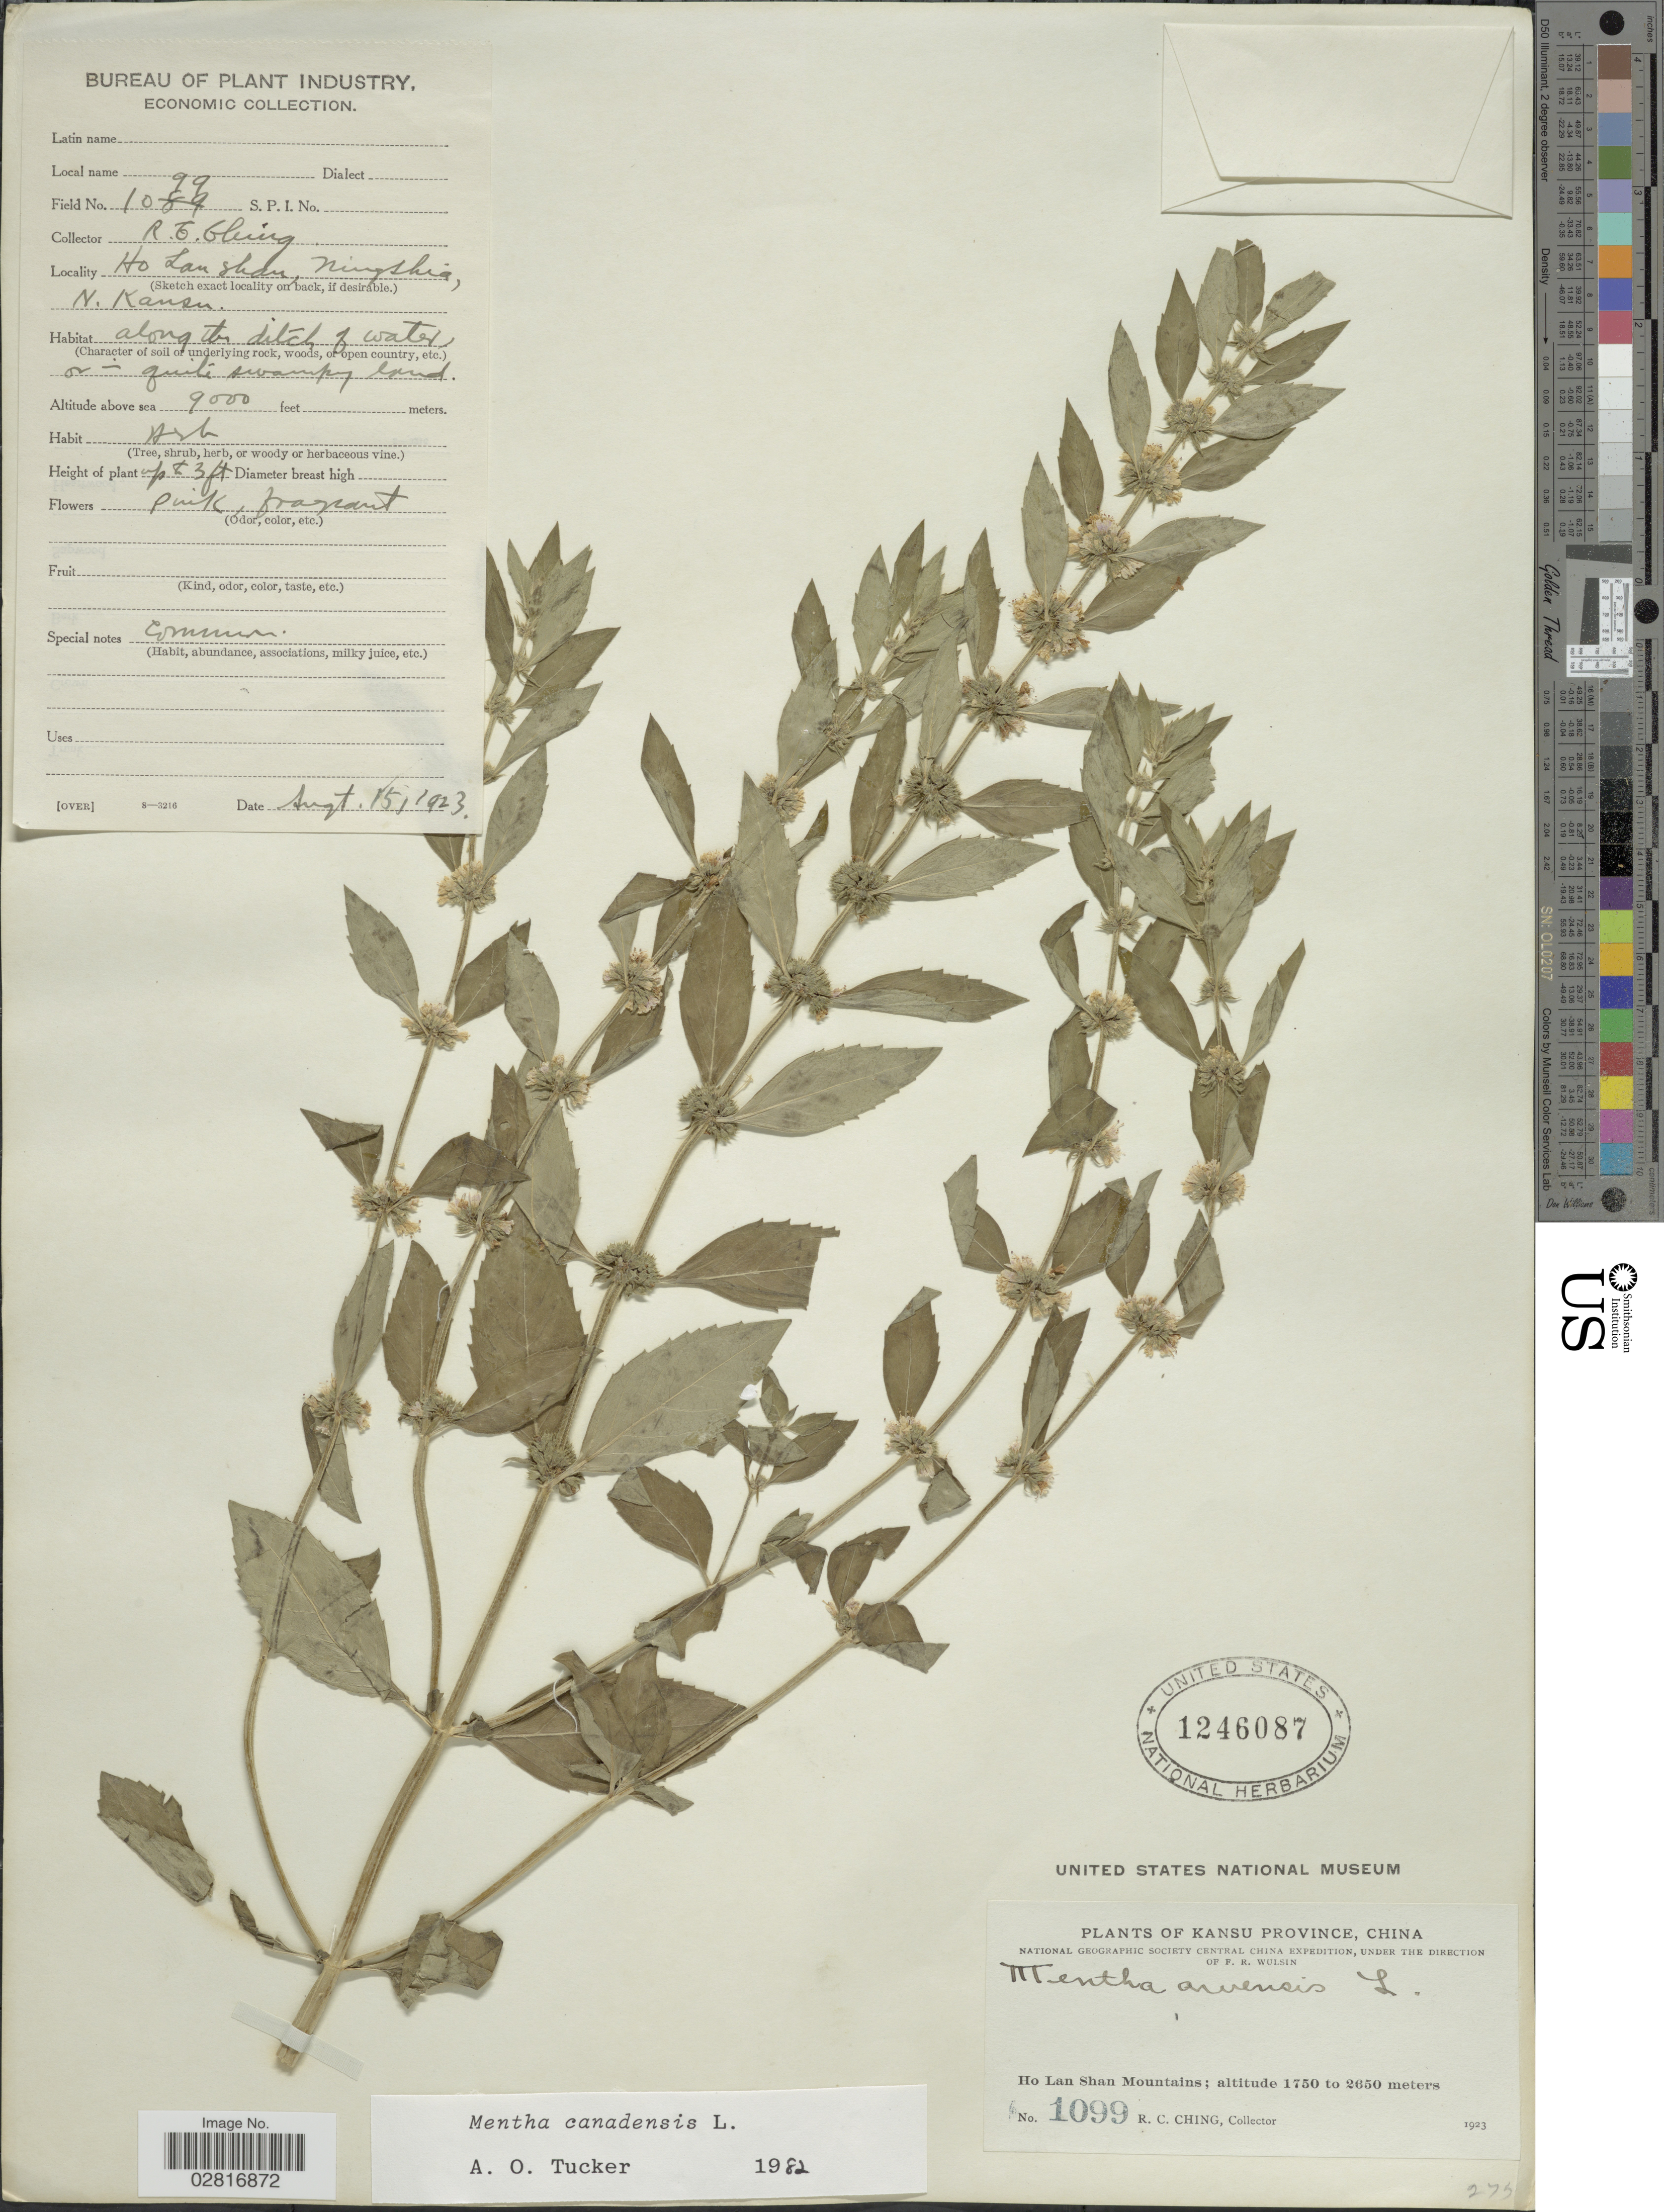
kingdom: Plantae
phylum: Tracheophyta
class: Magnoliopsida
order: Lamiales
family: Lamiaceae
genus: Mentha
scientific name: Mentha canadensis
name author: L.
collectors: R. C. Ching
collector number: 1099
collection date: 1923-08-15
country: China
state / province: Gansu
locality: Kansu Province, China. Ho Lan Shan Mountains. Ningshia, N. Kansu.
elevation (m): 2743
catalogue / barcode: US 1246087